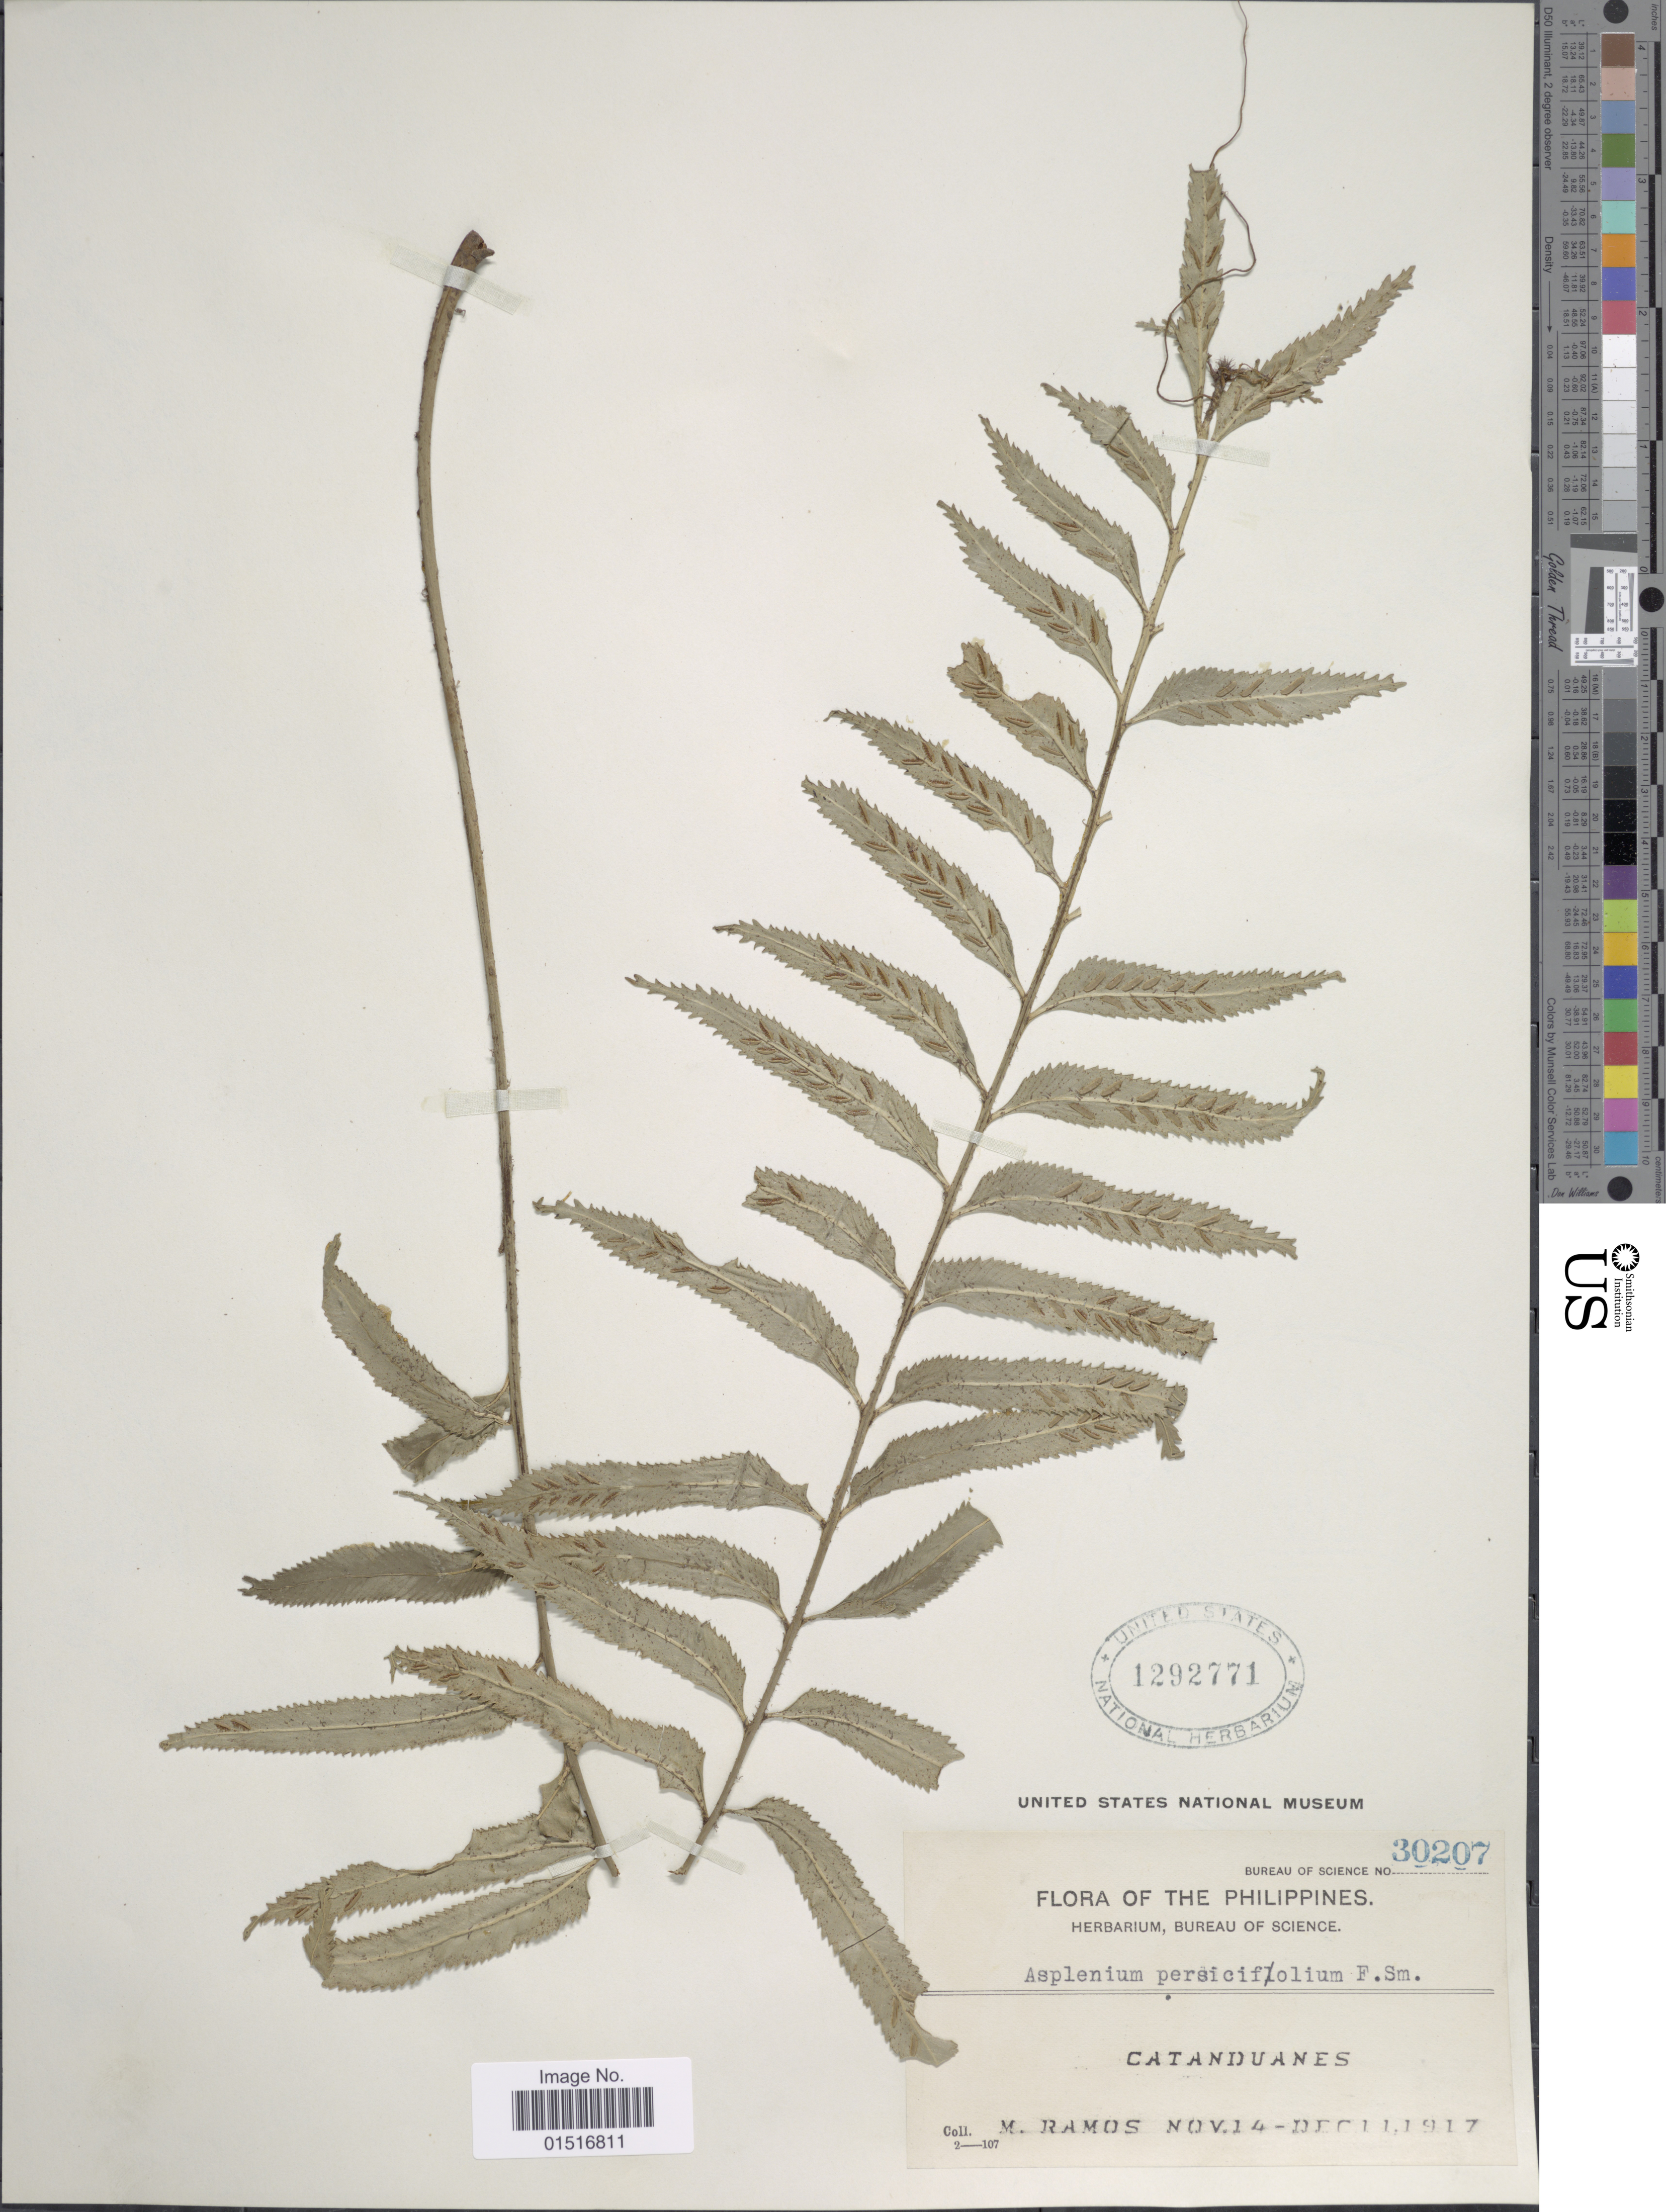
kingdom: Plantae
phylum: Tracheophyta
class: Polypodiopsida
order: Polypodiales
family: Aspleniaceae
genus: Asplenium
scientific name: Asplenium persicifolium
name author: J. Sm. ex Mett.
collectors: M. Ramos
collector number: Bureau of Science 30207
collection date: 1917-11-14/1917-12-11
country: Philippines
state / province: Bicol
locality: Catanduanes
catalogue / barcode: US 1292771